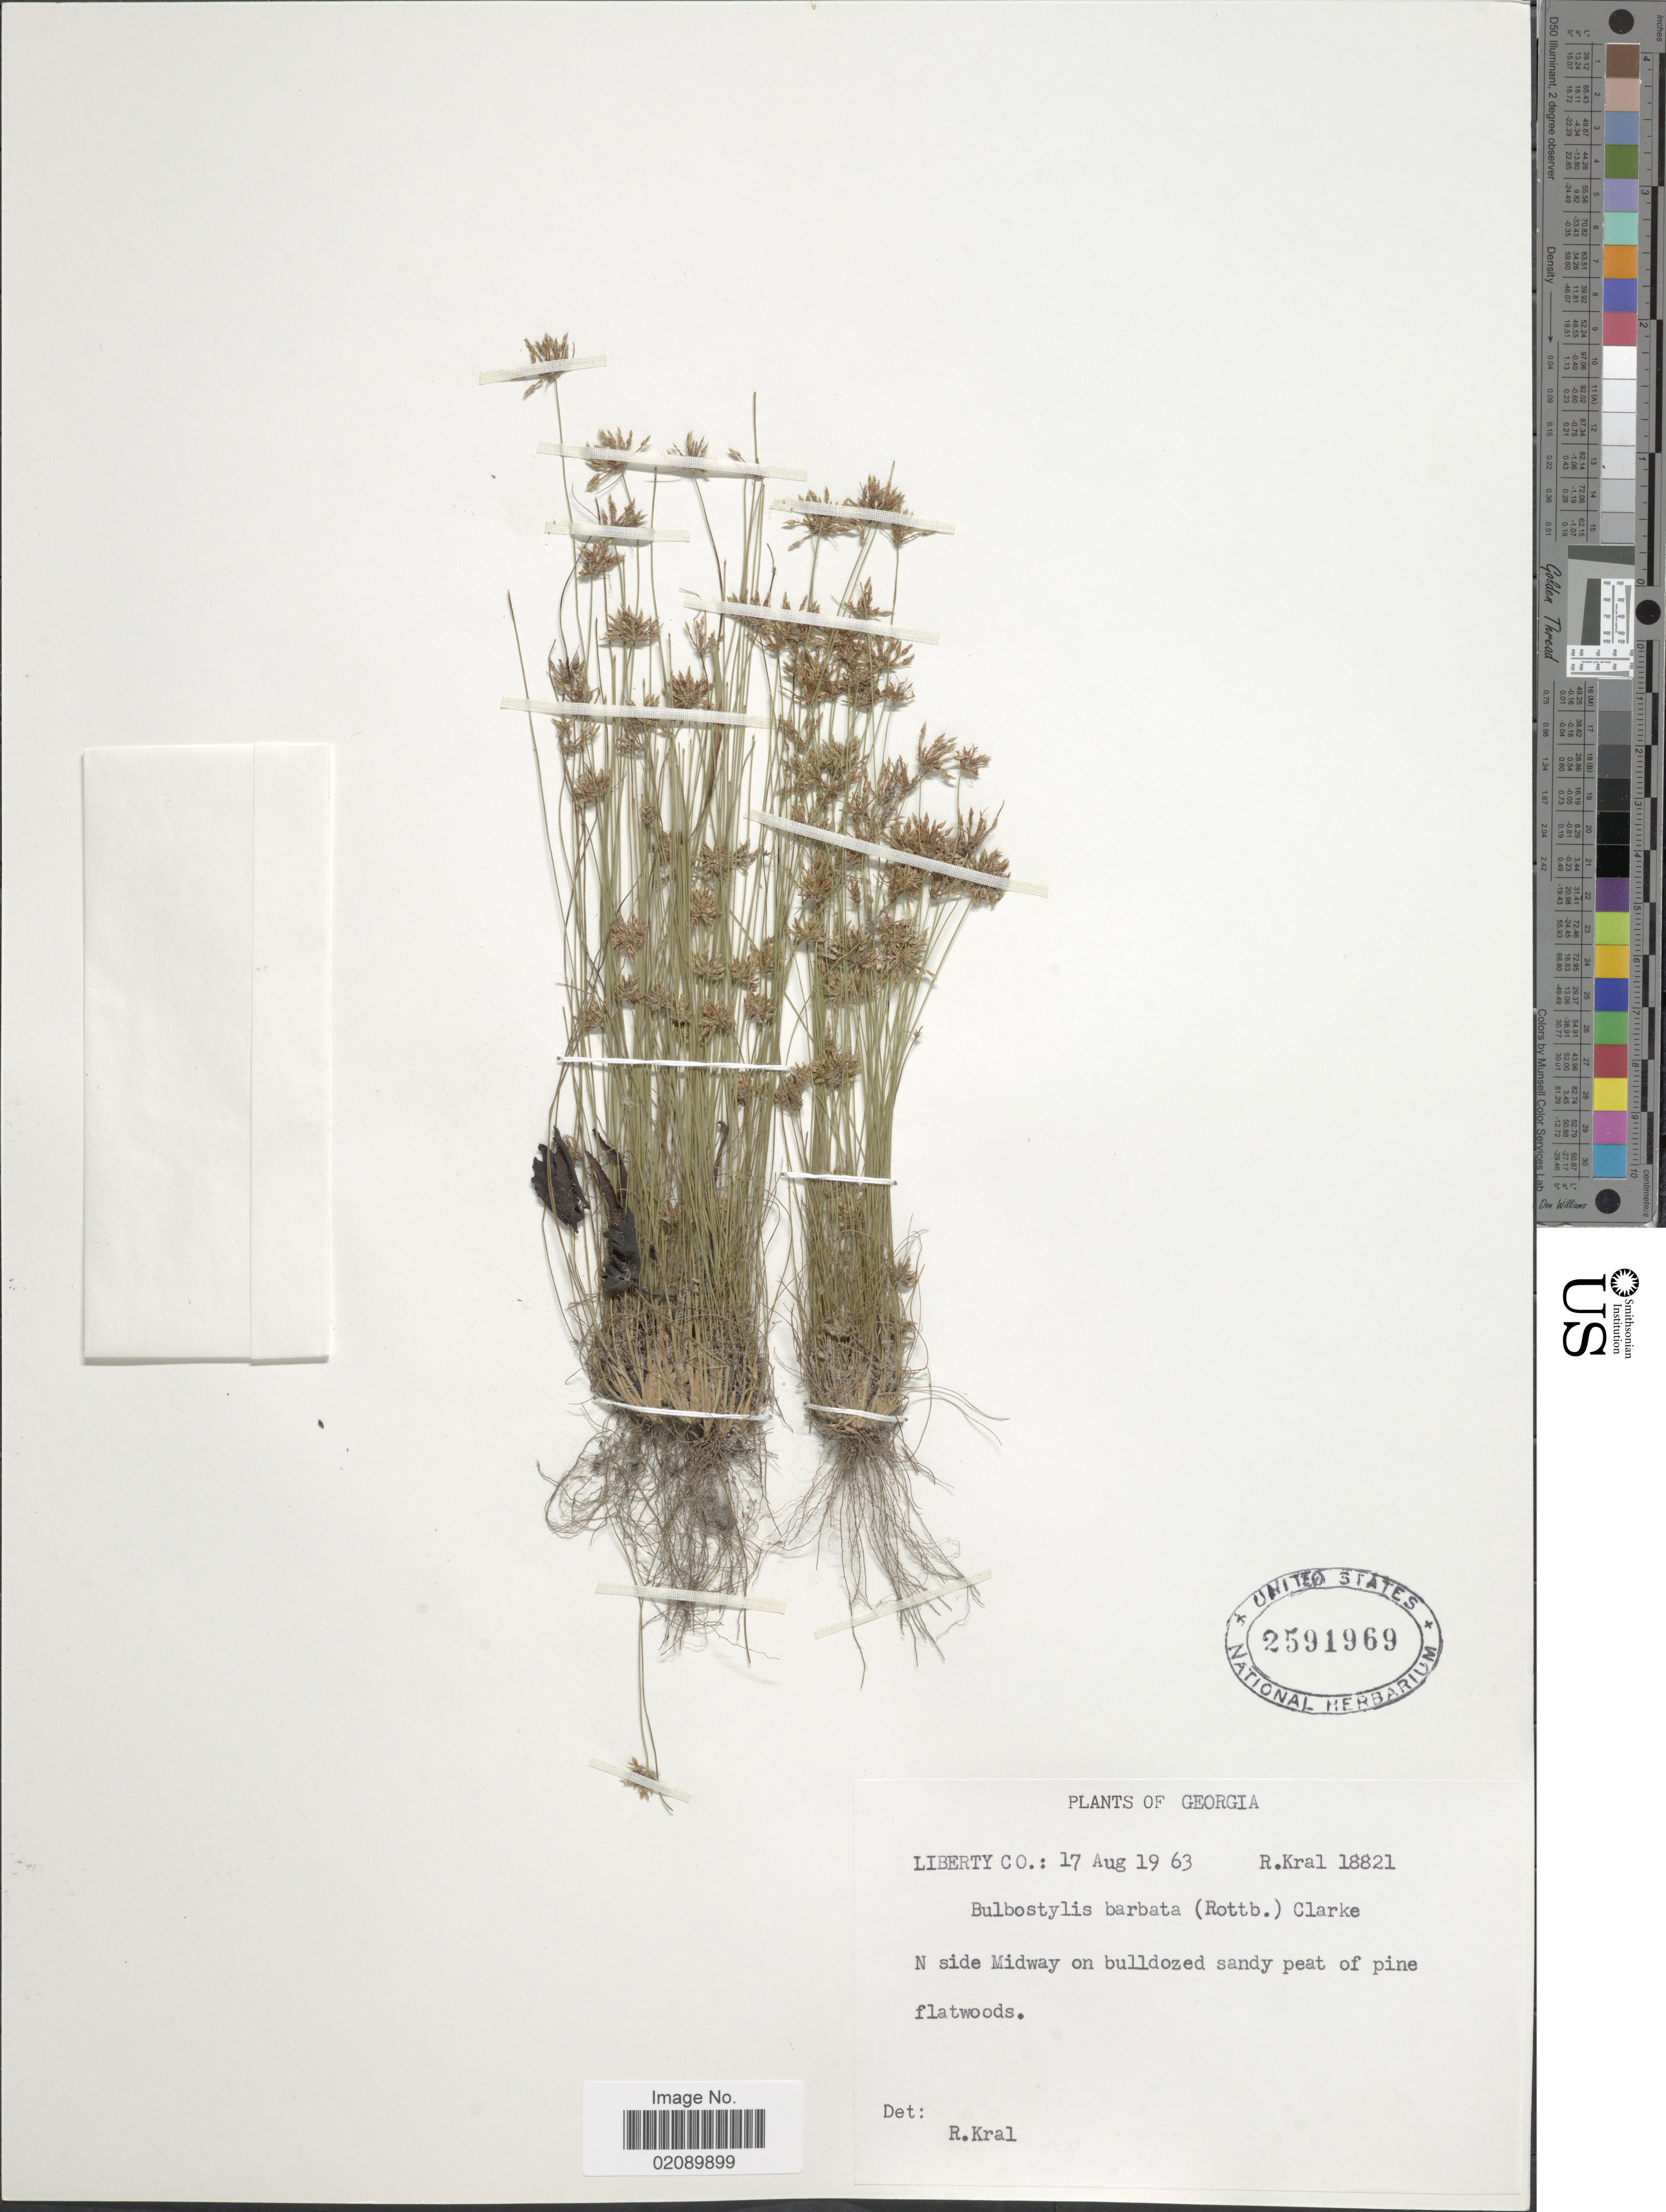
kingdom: Plantae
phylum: Tracheophyta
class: Liliopsida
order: Poales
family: Cyperaceae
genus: Bulbostylis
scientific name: Bulbostylis barbata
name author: (Rottb.) C.B. Clarke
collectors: R. Kral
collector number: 18821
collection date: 1963-08-17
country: United States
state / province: Georgia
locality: Liberty Co. N side Midway on bulldozed sandy peat of pine flatwoods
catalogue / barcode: US 2591969